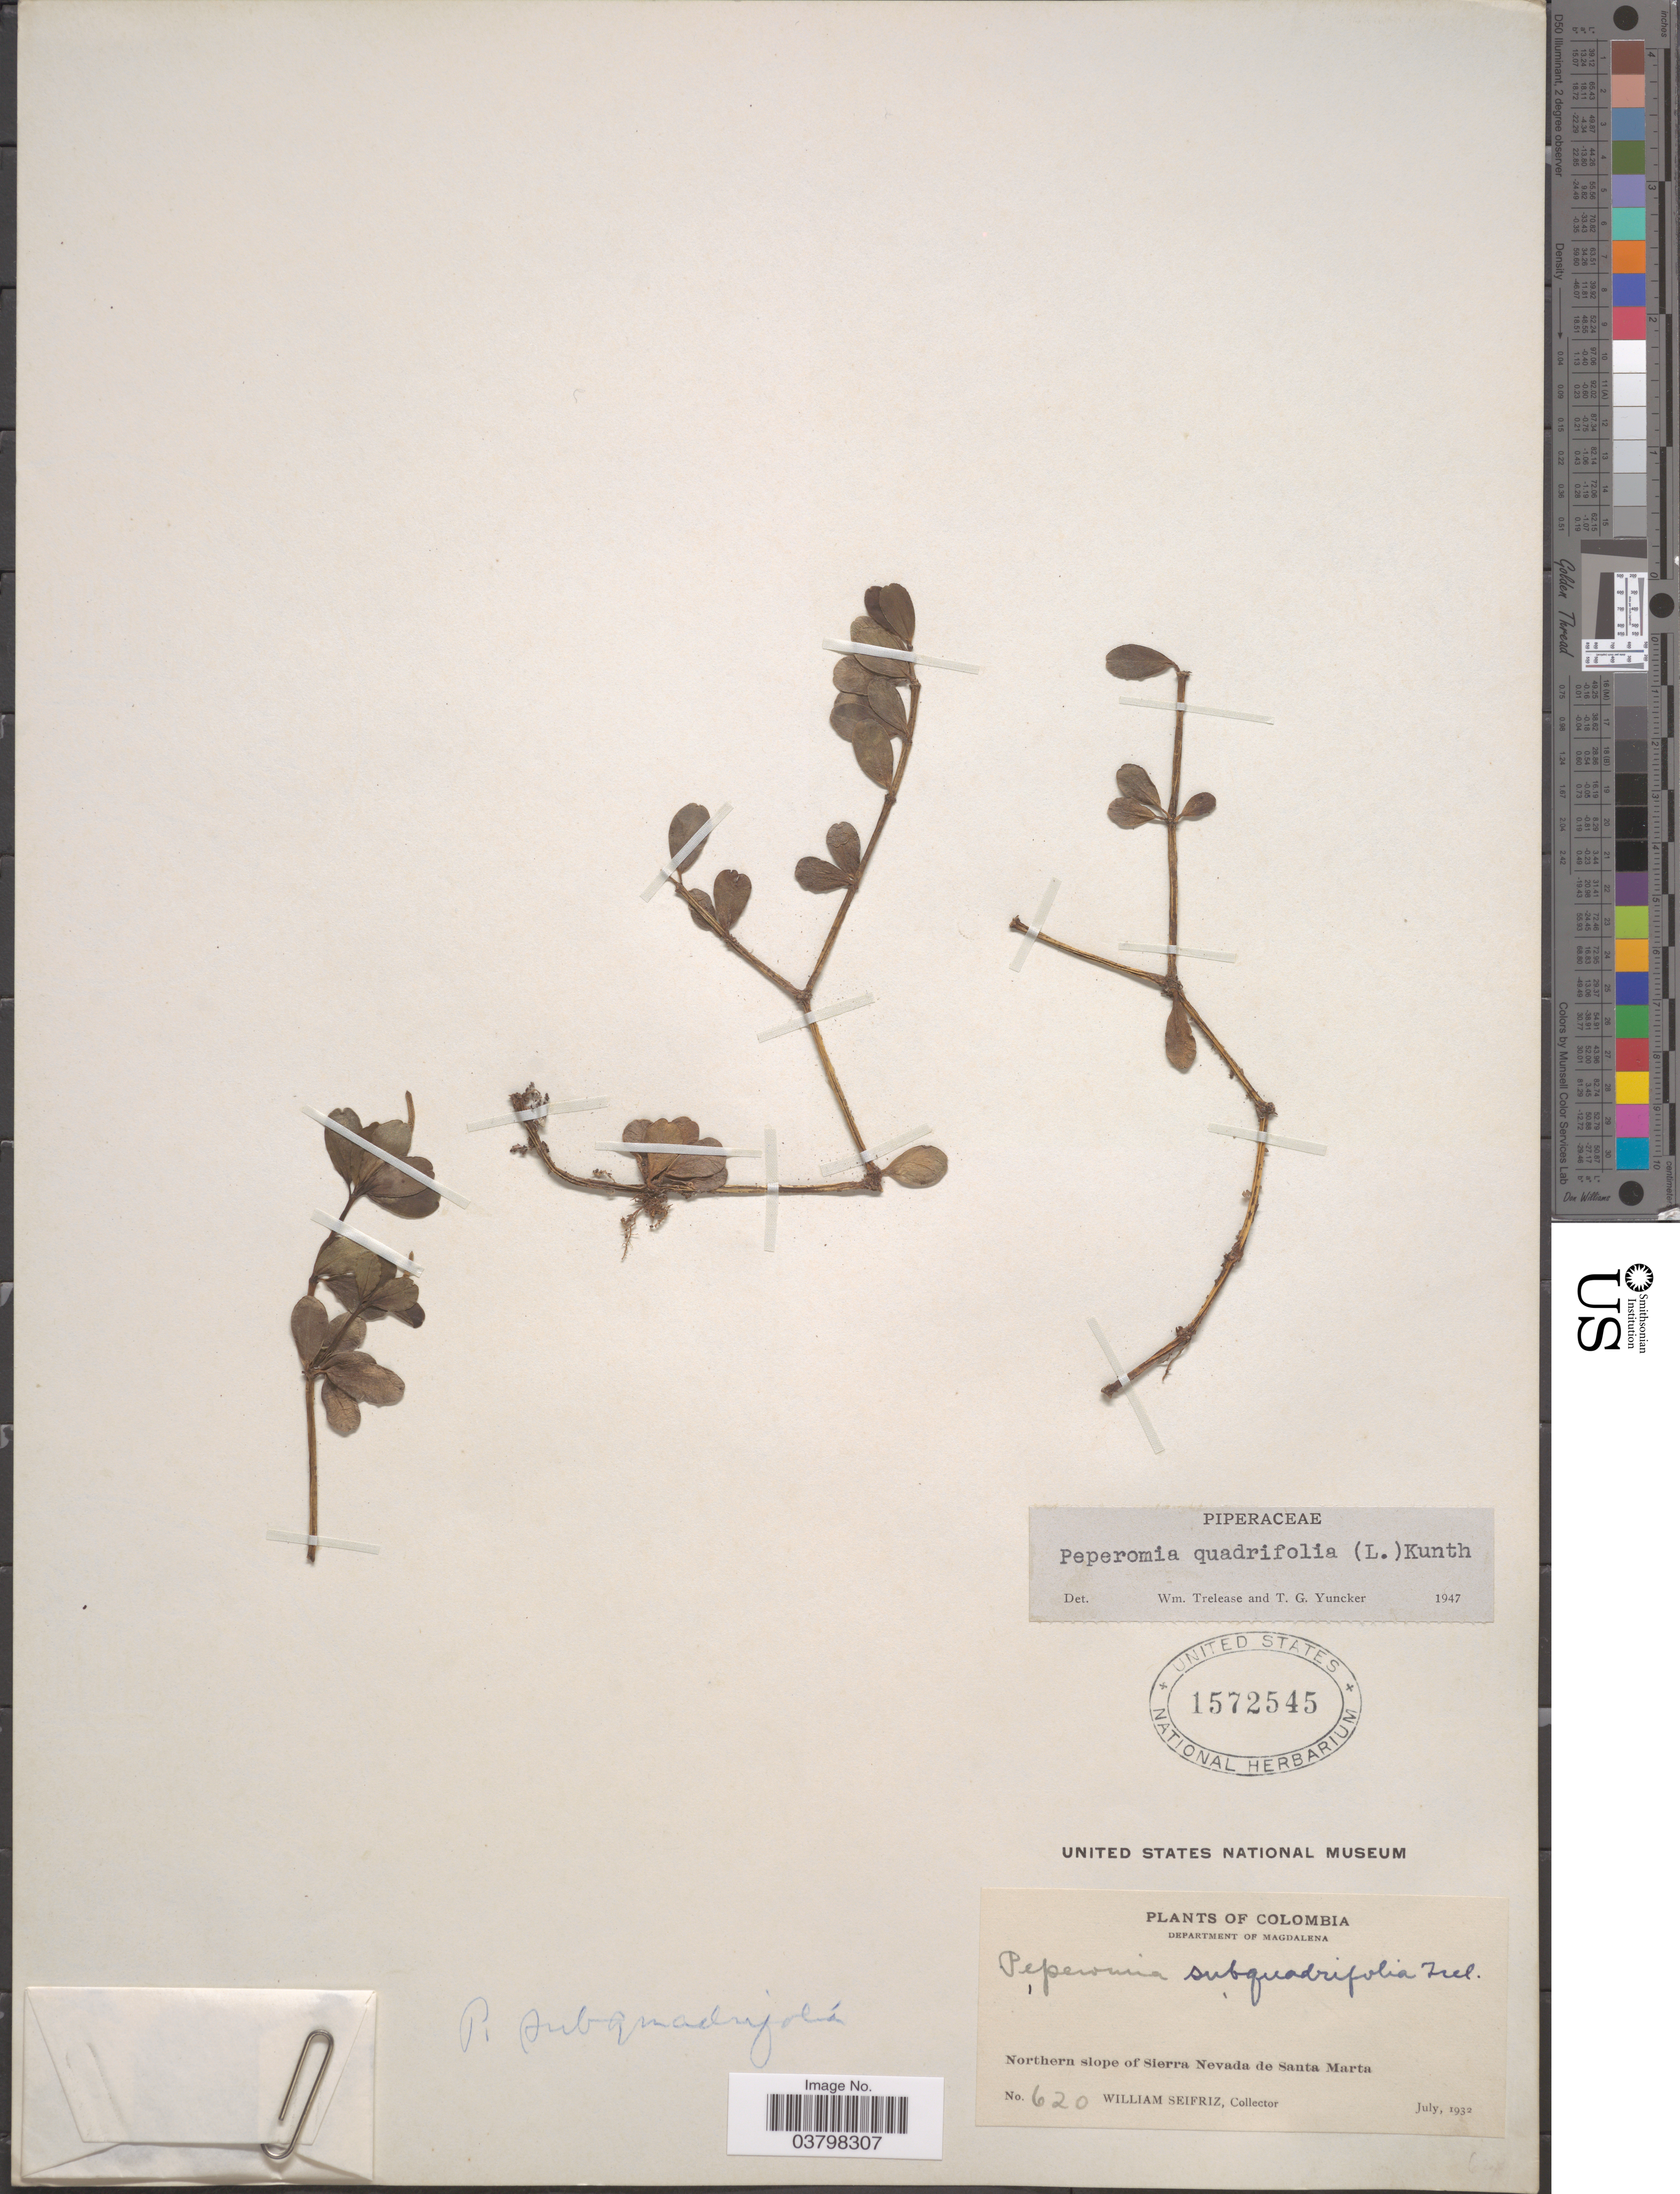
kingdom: Plantae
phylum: Tracheophyta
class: Magnoliopsida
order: Piperales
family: Piperaceae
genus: Peperomia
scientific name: Peperomia quadrifolia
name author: (L.) Kunth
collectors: W. Seifriz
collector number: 620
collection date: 1932-07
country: Colombia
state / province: Magdalena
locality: Department of Magdalena. Northern slope of Sierra Nevada de Santa Marta.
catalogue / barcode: US 1572545